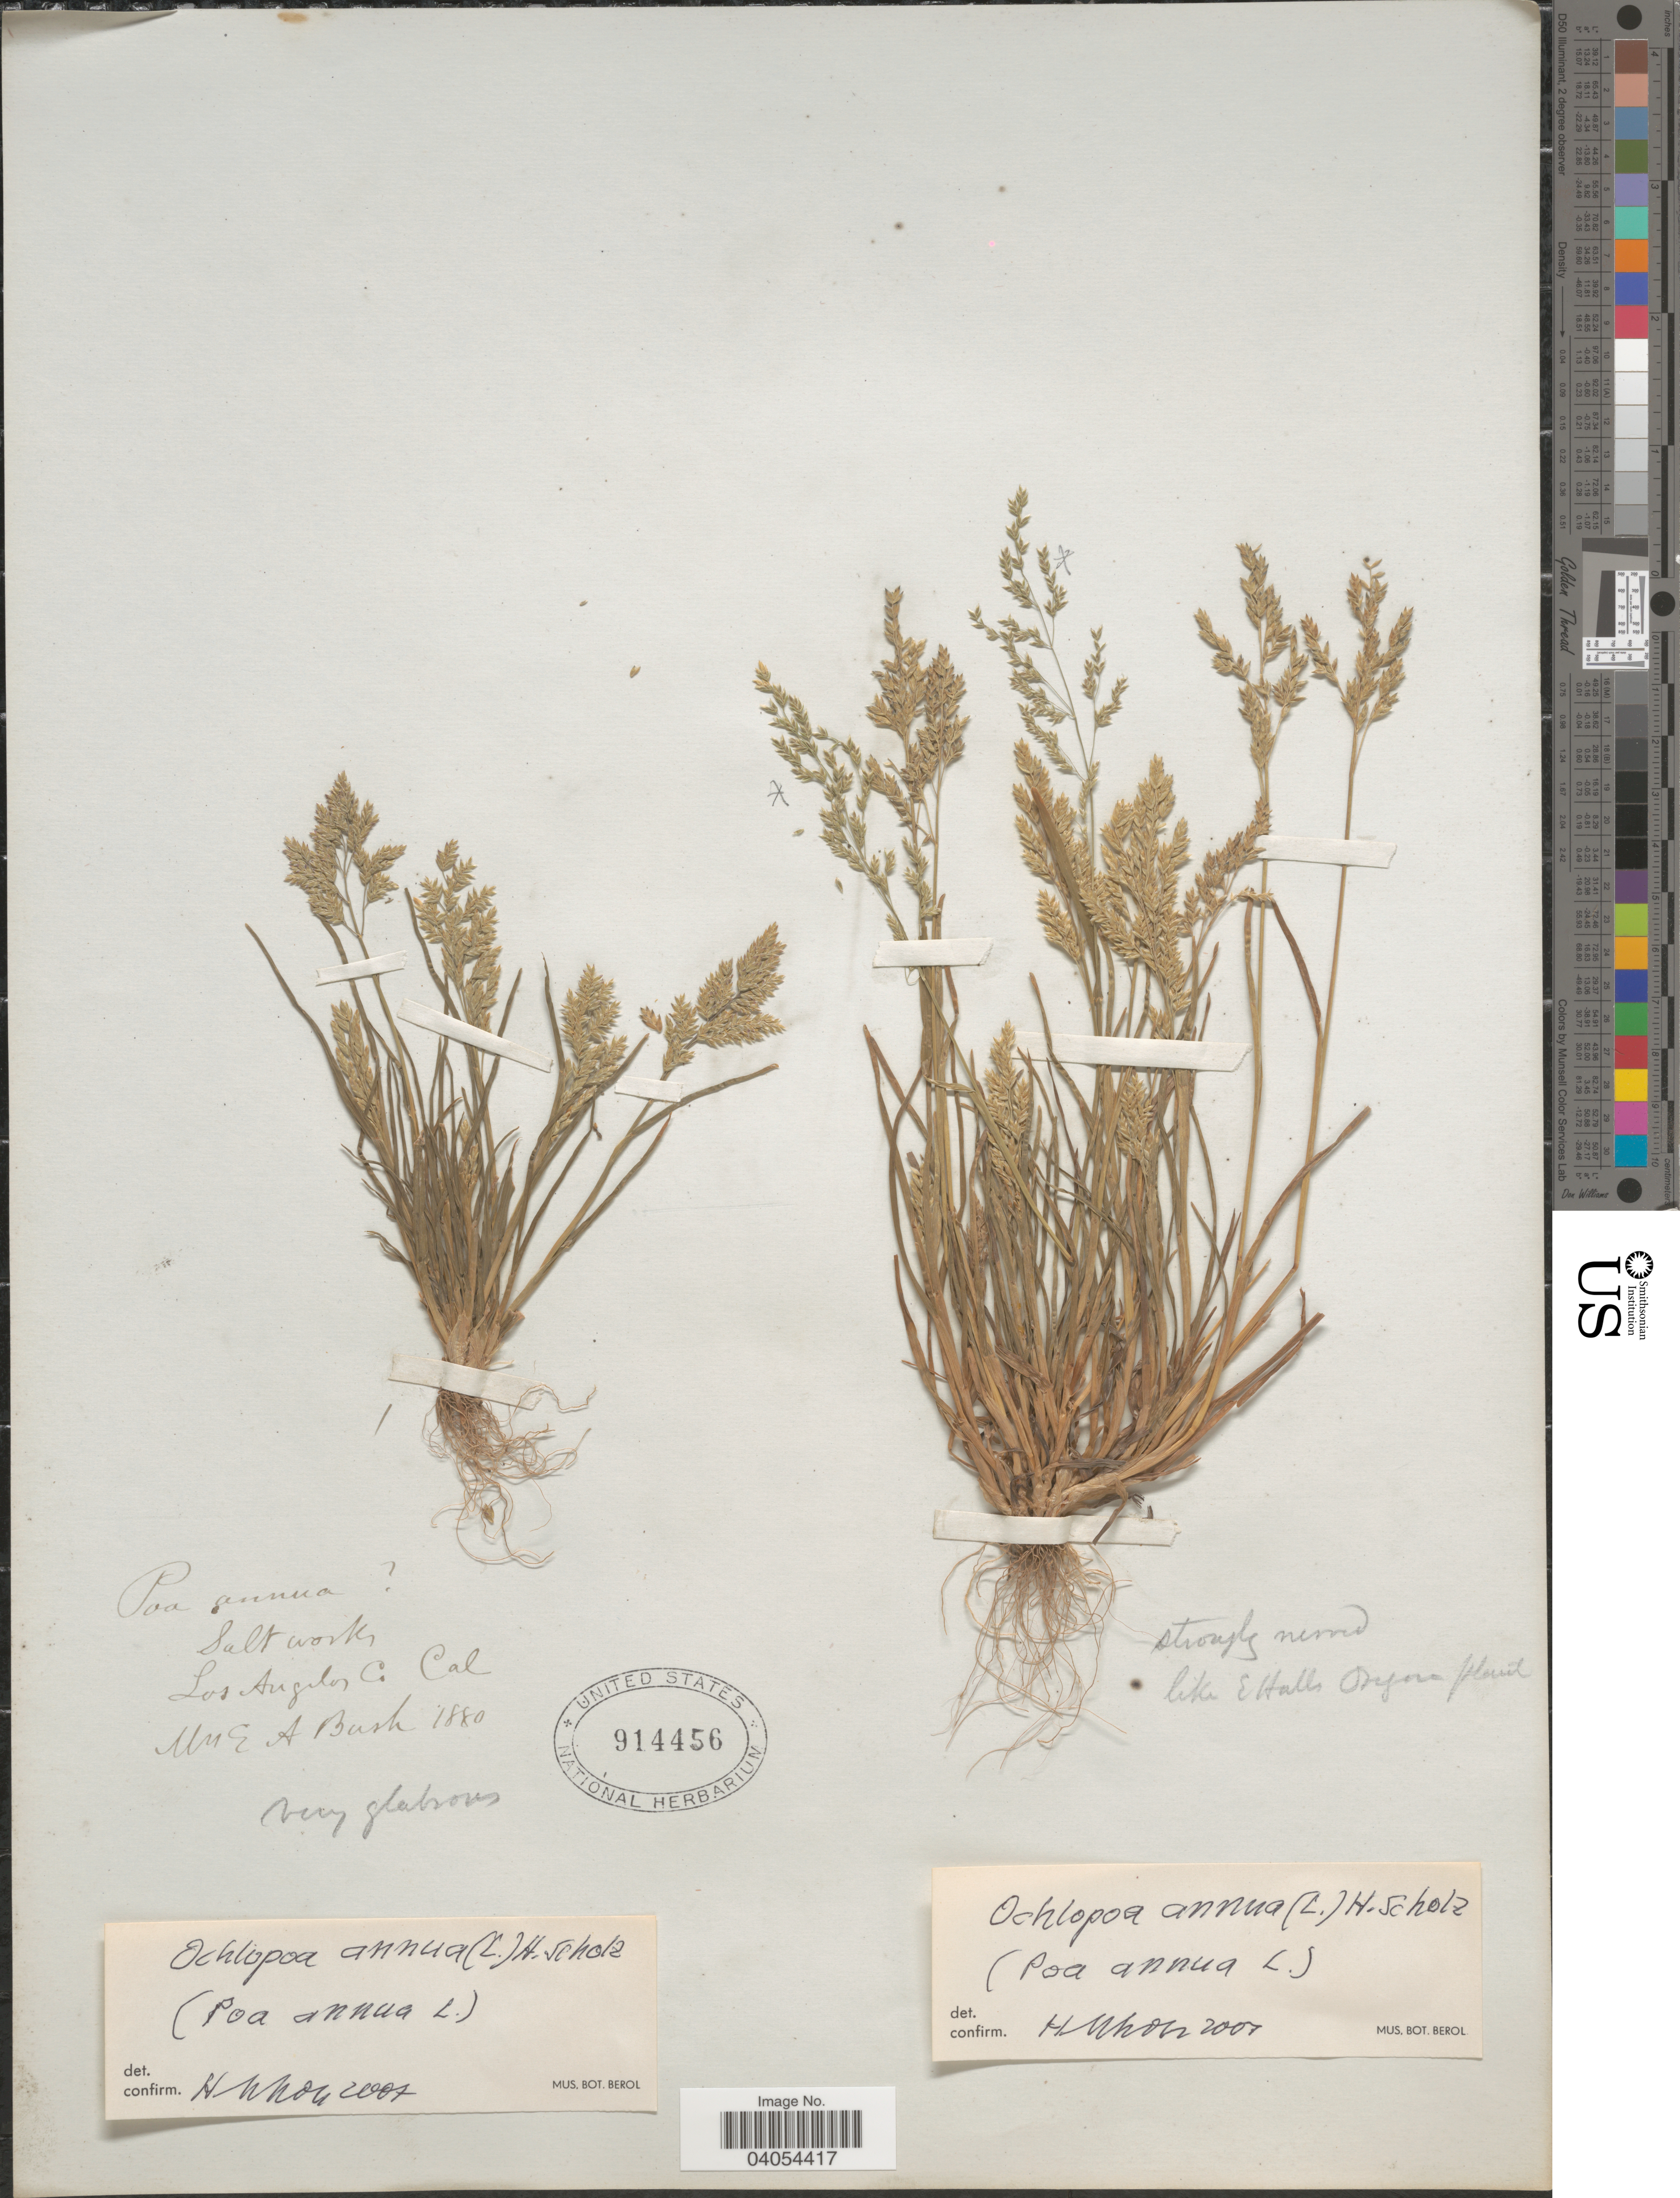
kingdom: Plantae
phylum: Tracheophyta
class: Liliopsida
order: Poales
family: Poaceae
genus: Poa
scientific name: Poa annua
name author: L.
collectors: E. Bush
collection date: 1880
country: United States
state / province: California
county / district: Los Angeles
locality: Los Angeles Co.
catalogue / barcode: US 914456